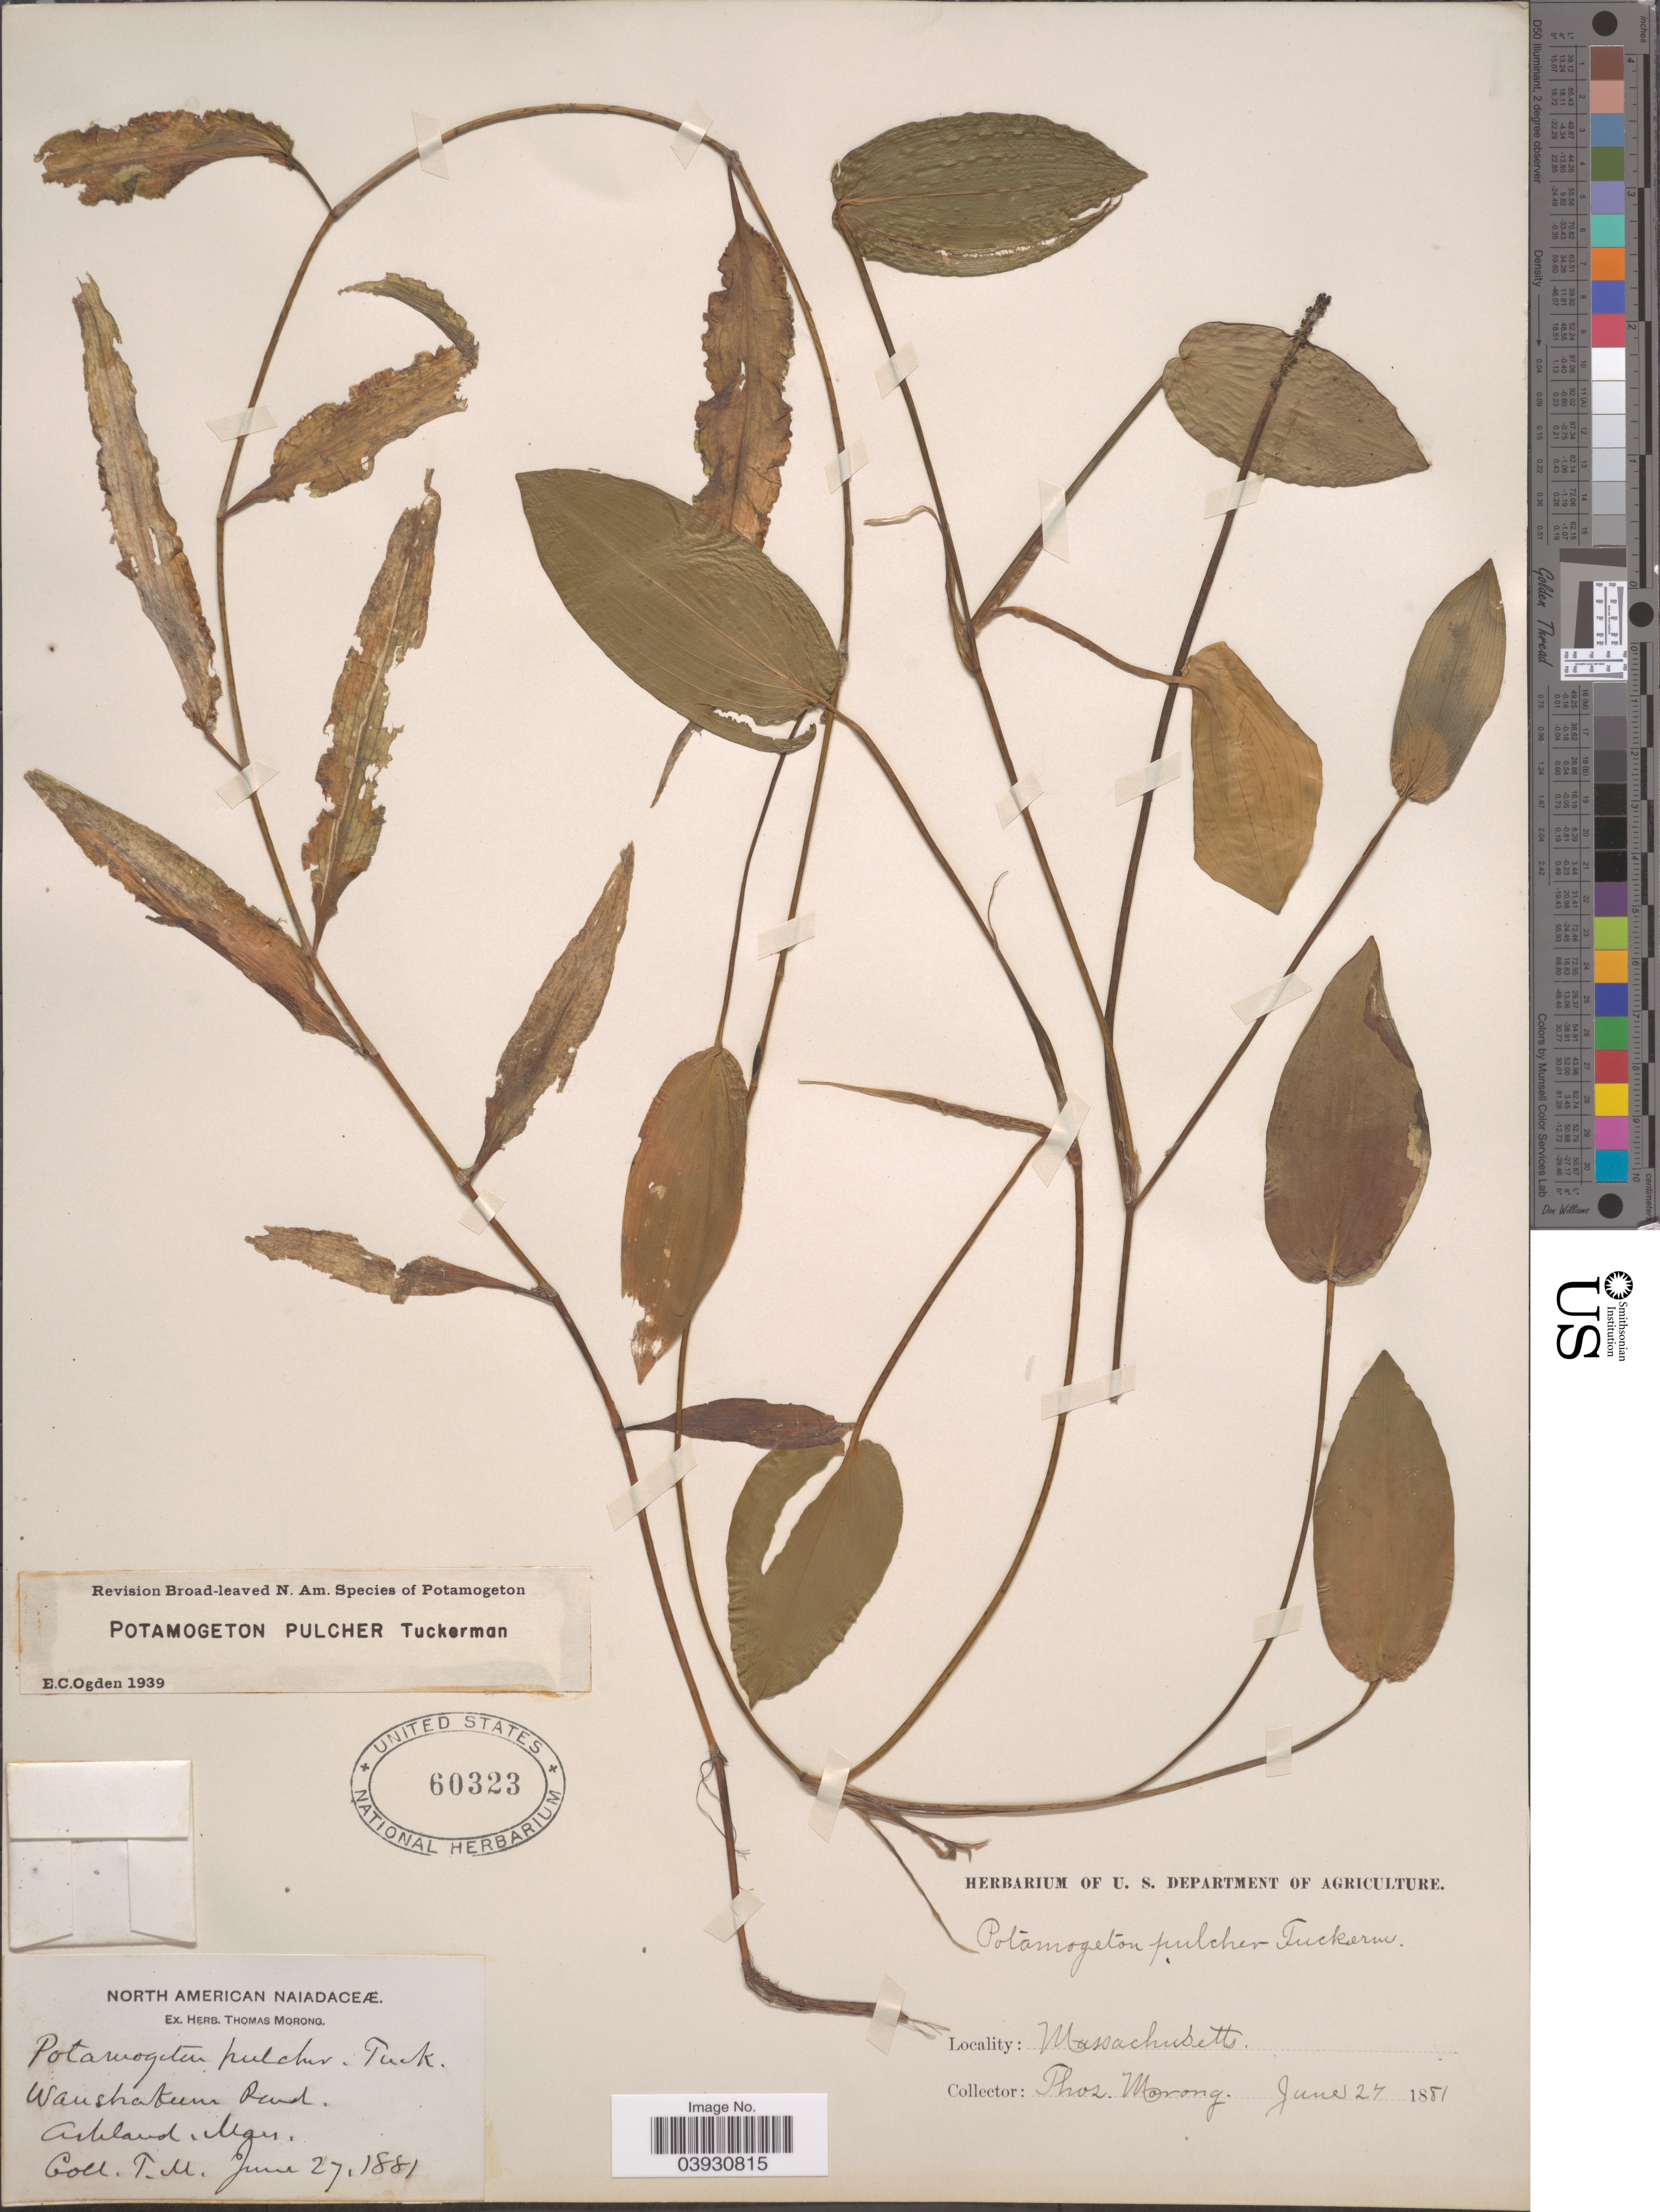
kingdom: Plantae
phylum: Tracheophyta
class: Liliopsida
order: Alismatales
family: Potamogetonaceae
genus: Potamogeton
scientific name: Potamogeton pulcher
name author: Tuck.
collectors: ex herb. T. Morong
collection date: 1881-06-27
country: United States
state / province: Massachusetts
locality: North American Naiadaceæ. Waushatum Pond. Ashland.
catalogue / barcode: US 60323